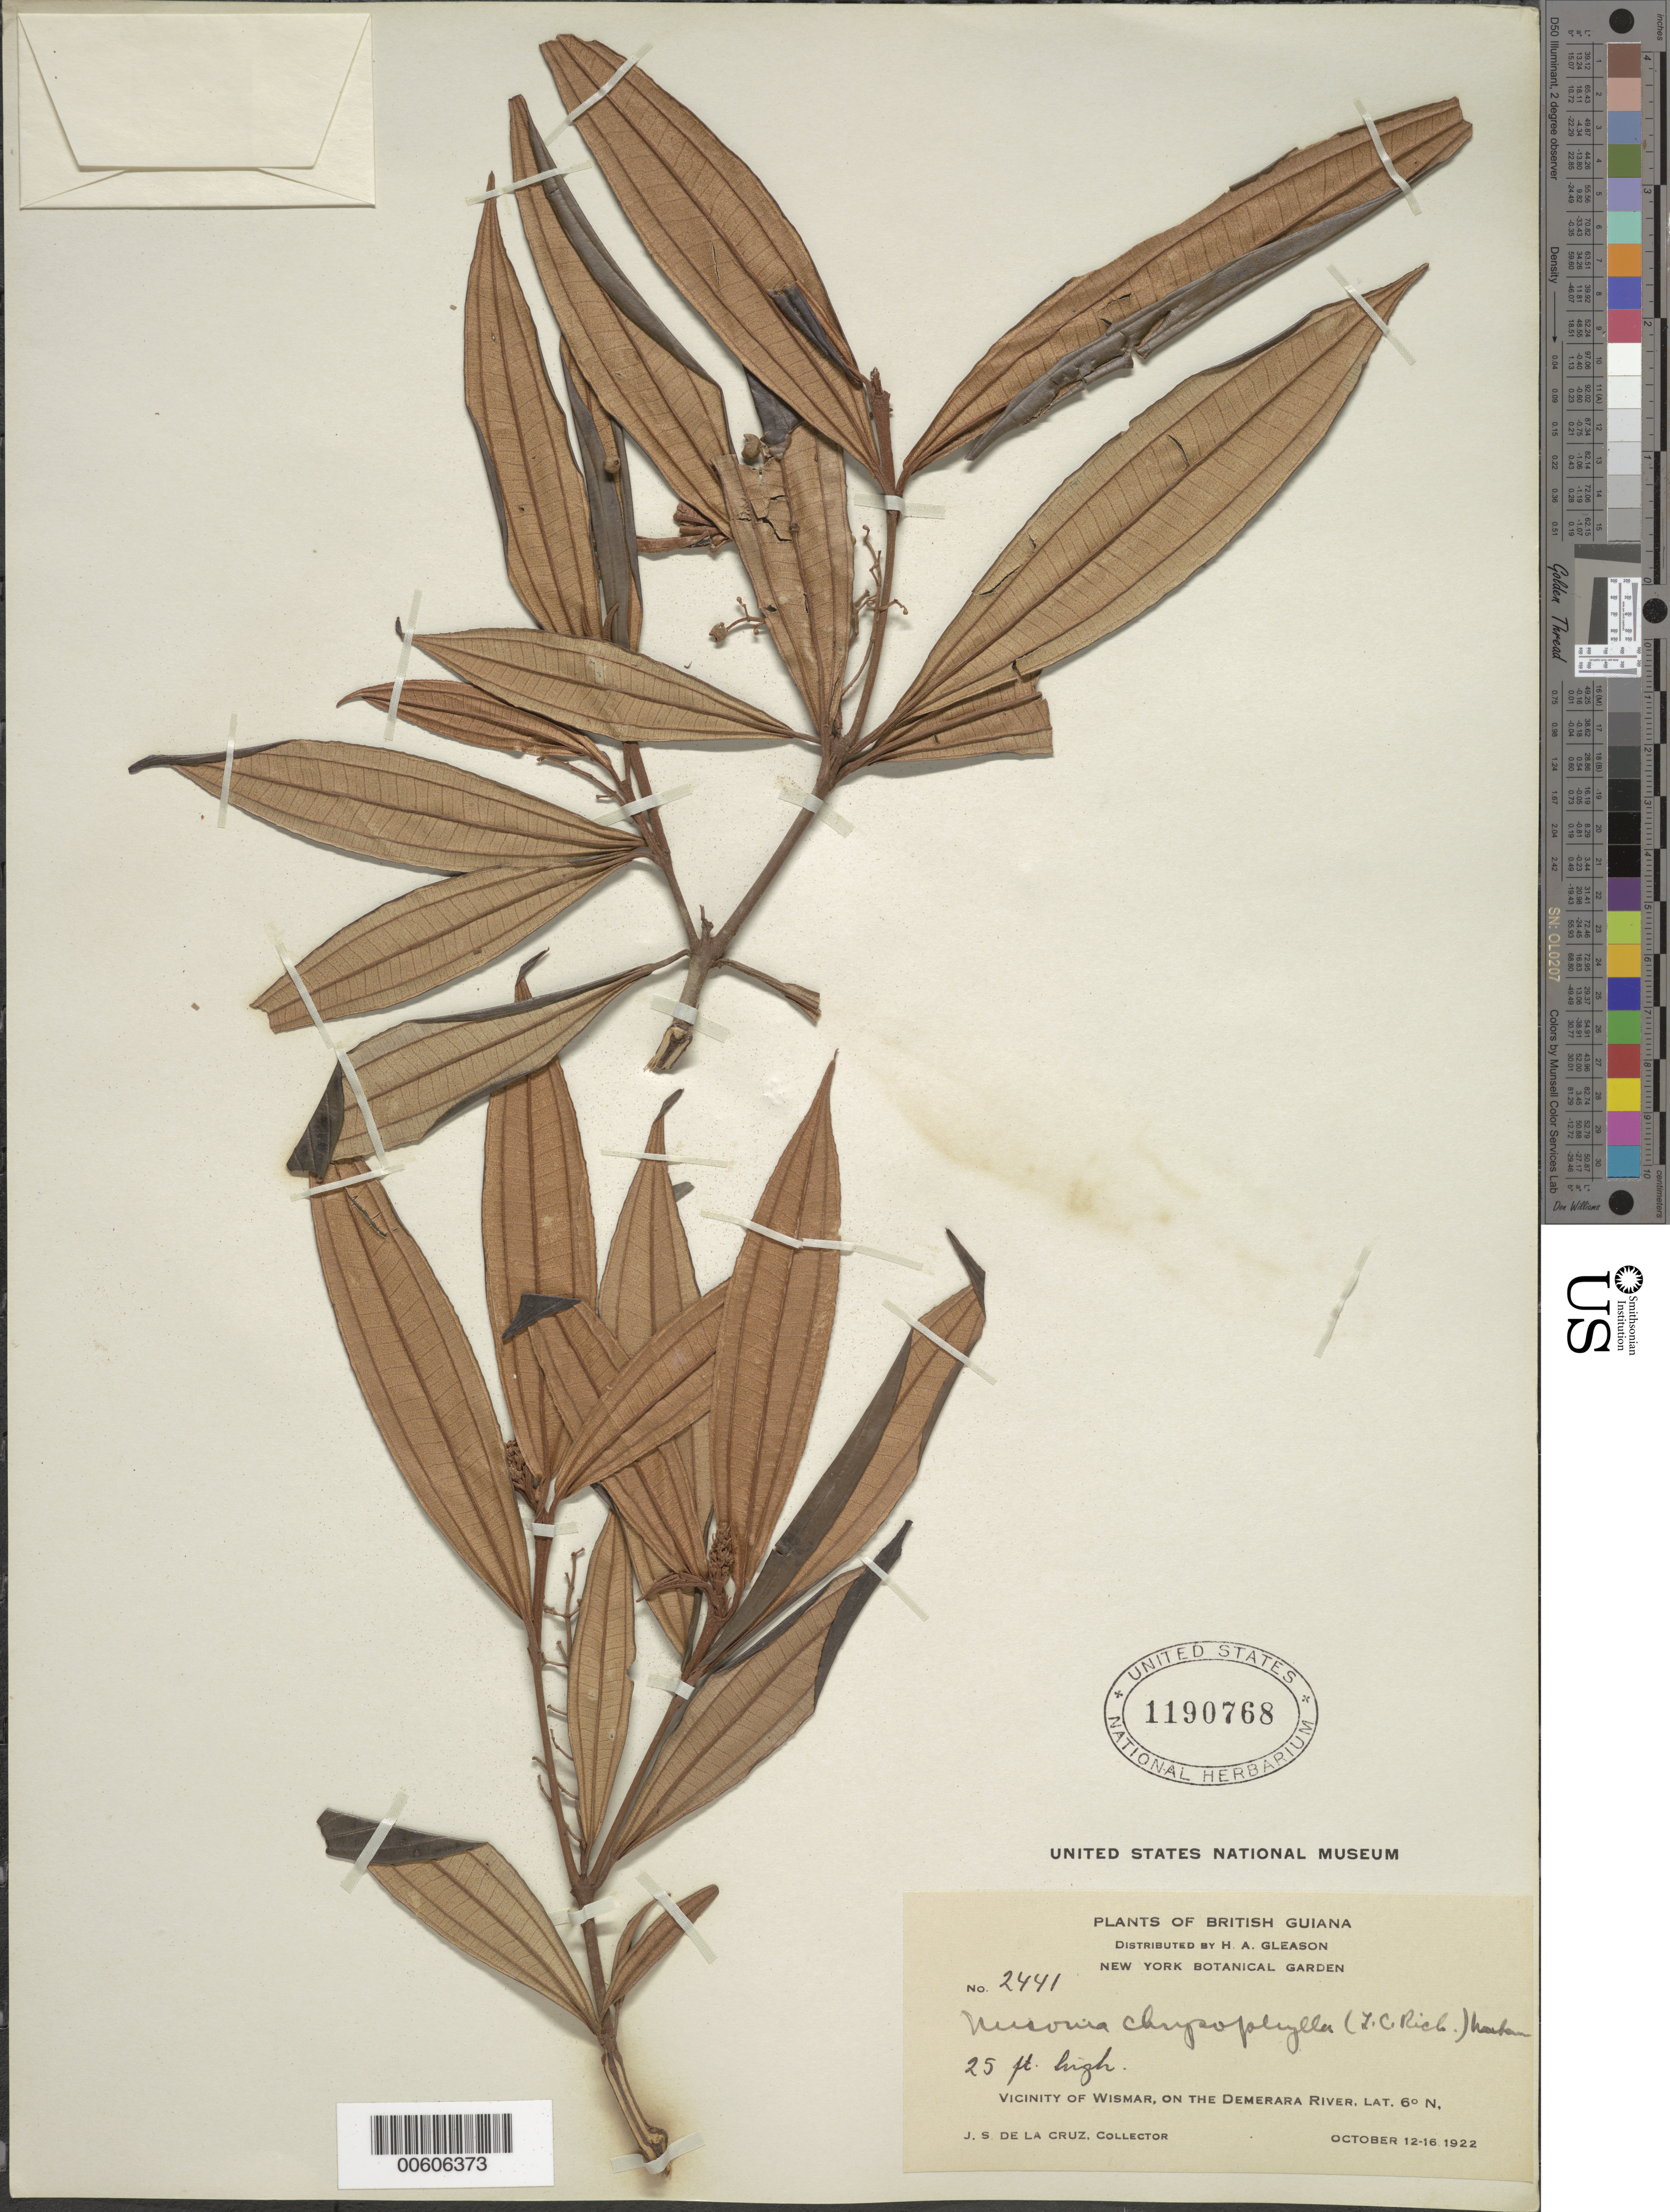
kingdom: Plantae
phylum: Tracheophyta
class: Magnoliopsida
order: Myrtales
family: Melastomataceae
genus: Miconia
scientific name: Miconia chrysophylla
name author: (Rich.) Urb.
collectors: J. S. de la Cruz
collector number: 2441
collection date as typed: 12-Oct-22 to 16-Oct-22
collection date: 1922-10-12/1922-10-16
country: Guyana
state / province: U. Demerara-Berbice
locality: Wismar vic., on the Demerara River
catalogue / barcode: US 1190768